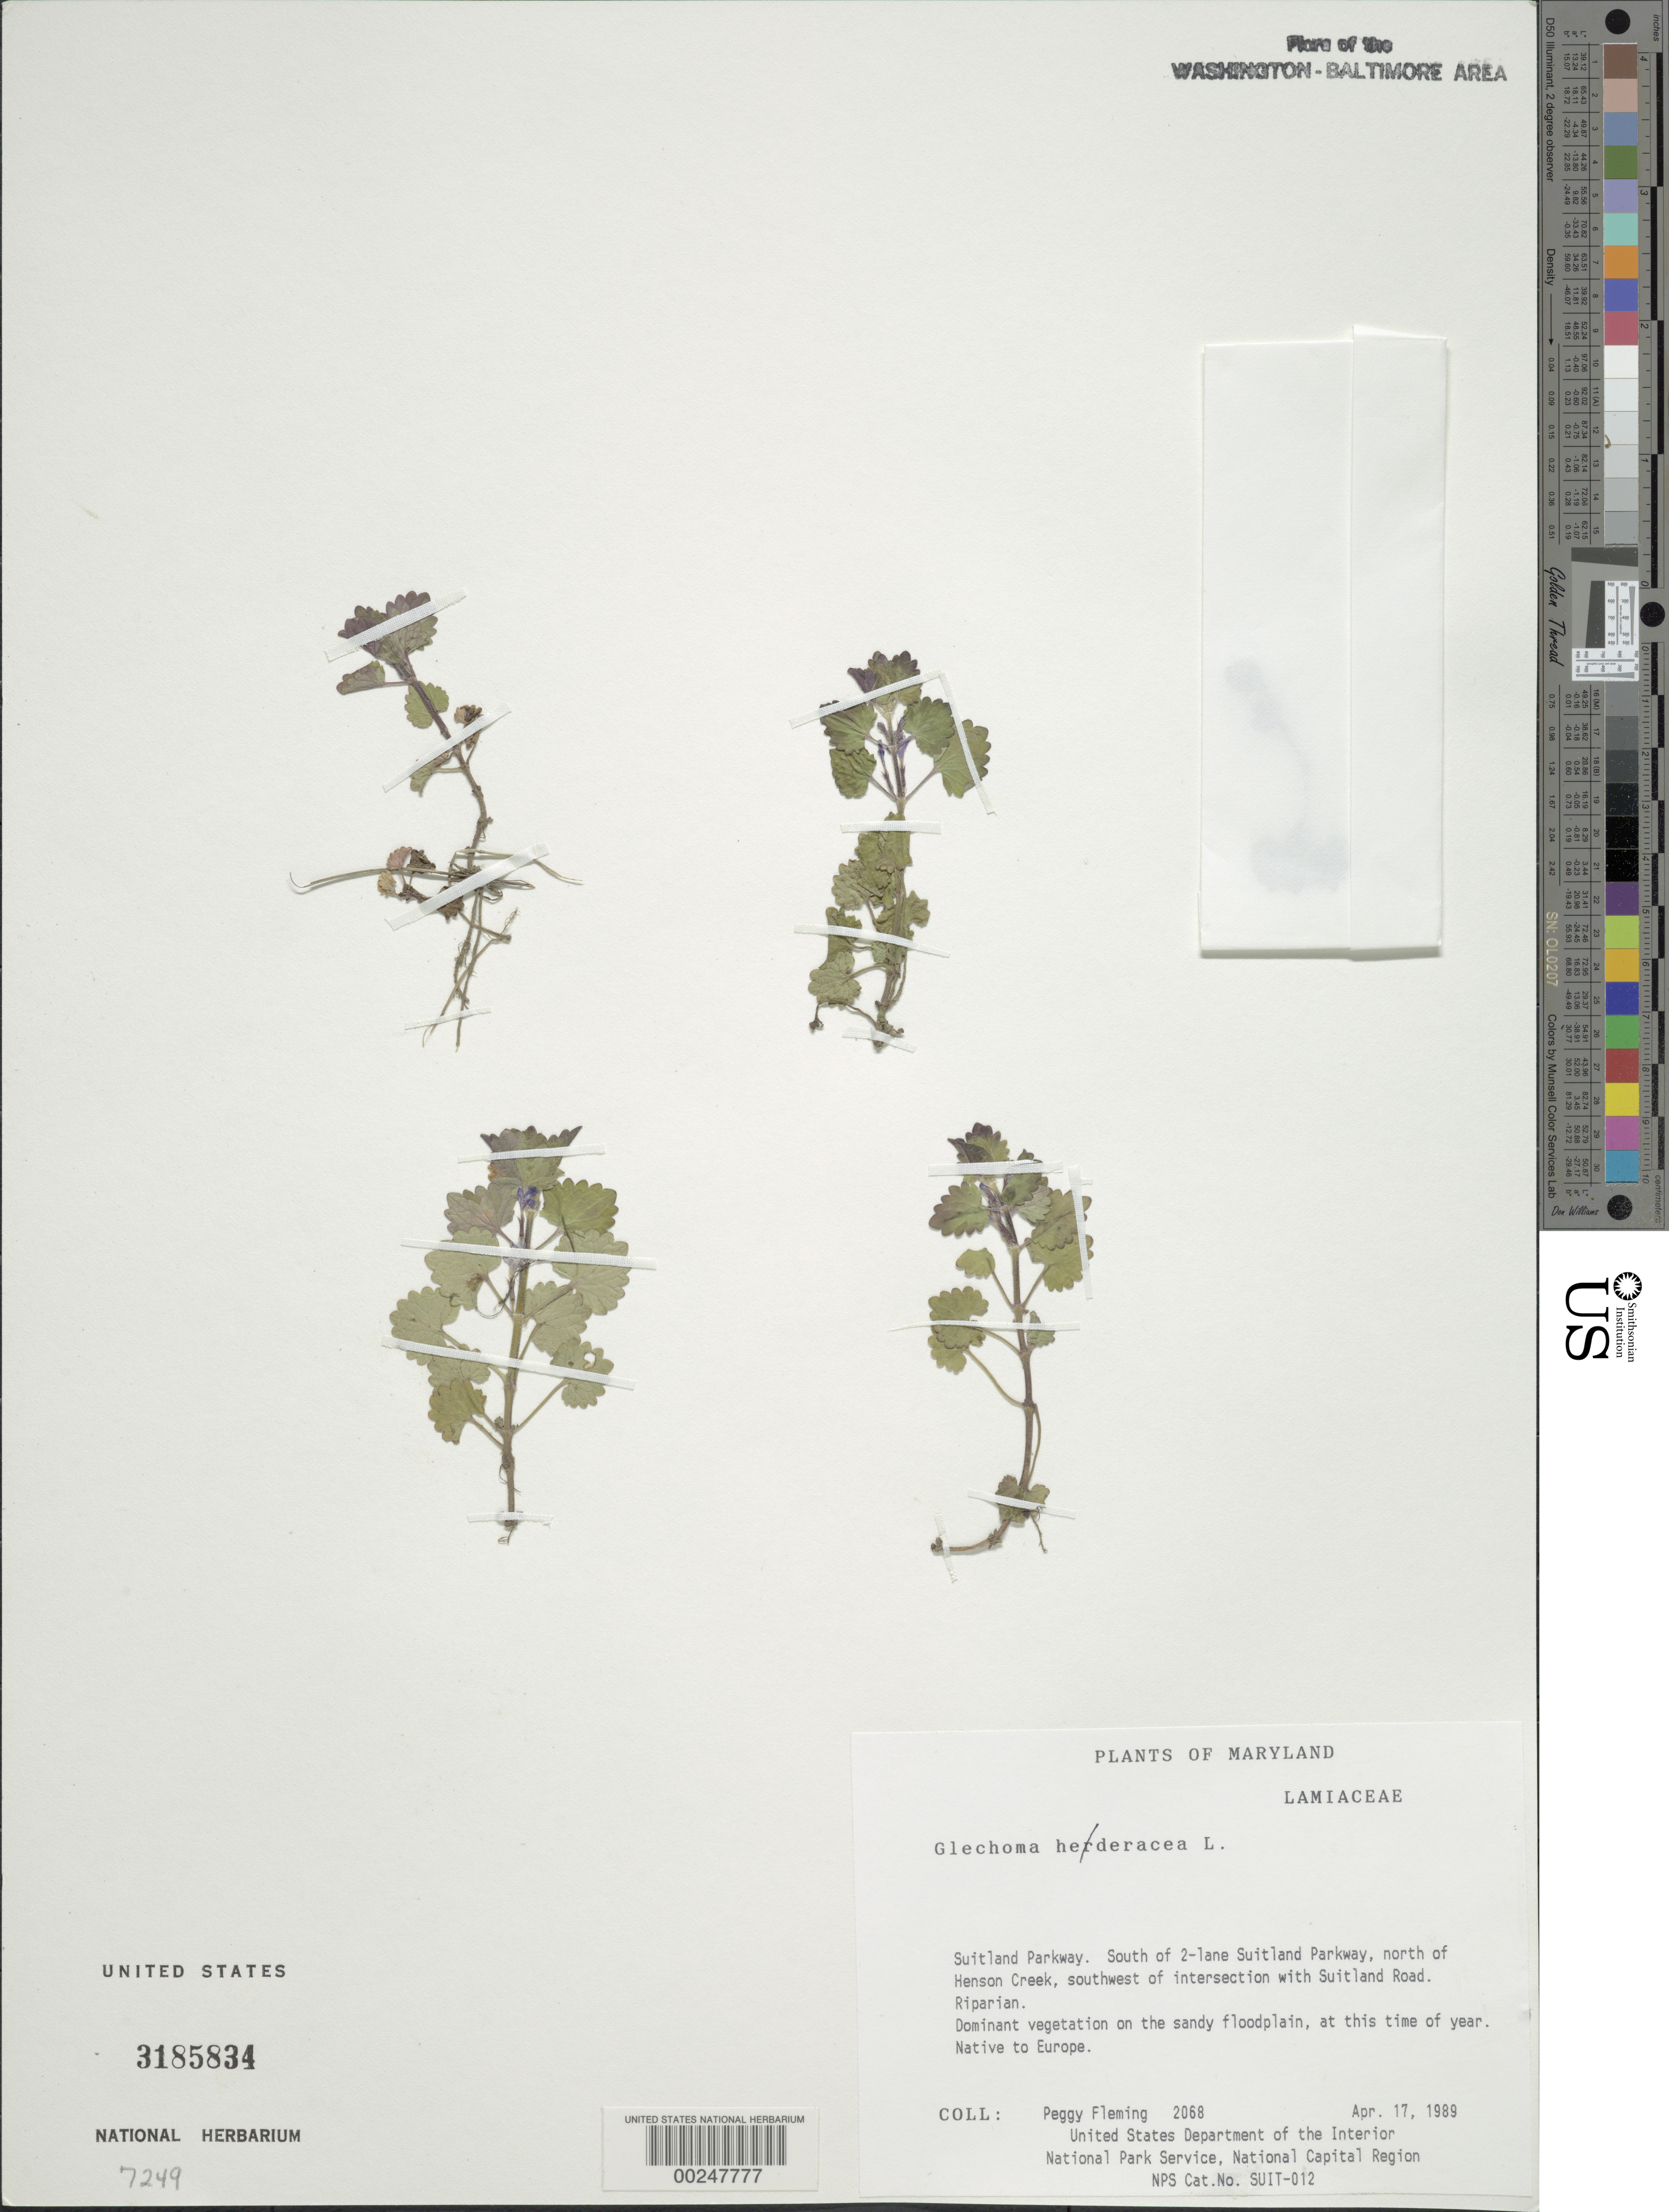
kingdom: Plantae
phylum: Tracheophyta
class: Magnoliopsida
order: Lamiales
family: Lamiaceae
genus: Glechoma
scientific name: Glechoma hederacea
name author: L.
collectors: P. Fleming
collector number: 2068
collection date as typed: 17 Apr 1989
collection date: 1989-04-17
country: United States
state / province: Maryland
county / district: Prince George's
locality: Suitland Parkway, N of Henson Creek, SW of intersection of Suitland Road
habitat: On sandy floodplain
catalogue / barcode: US 3185834